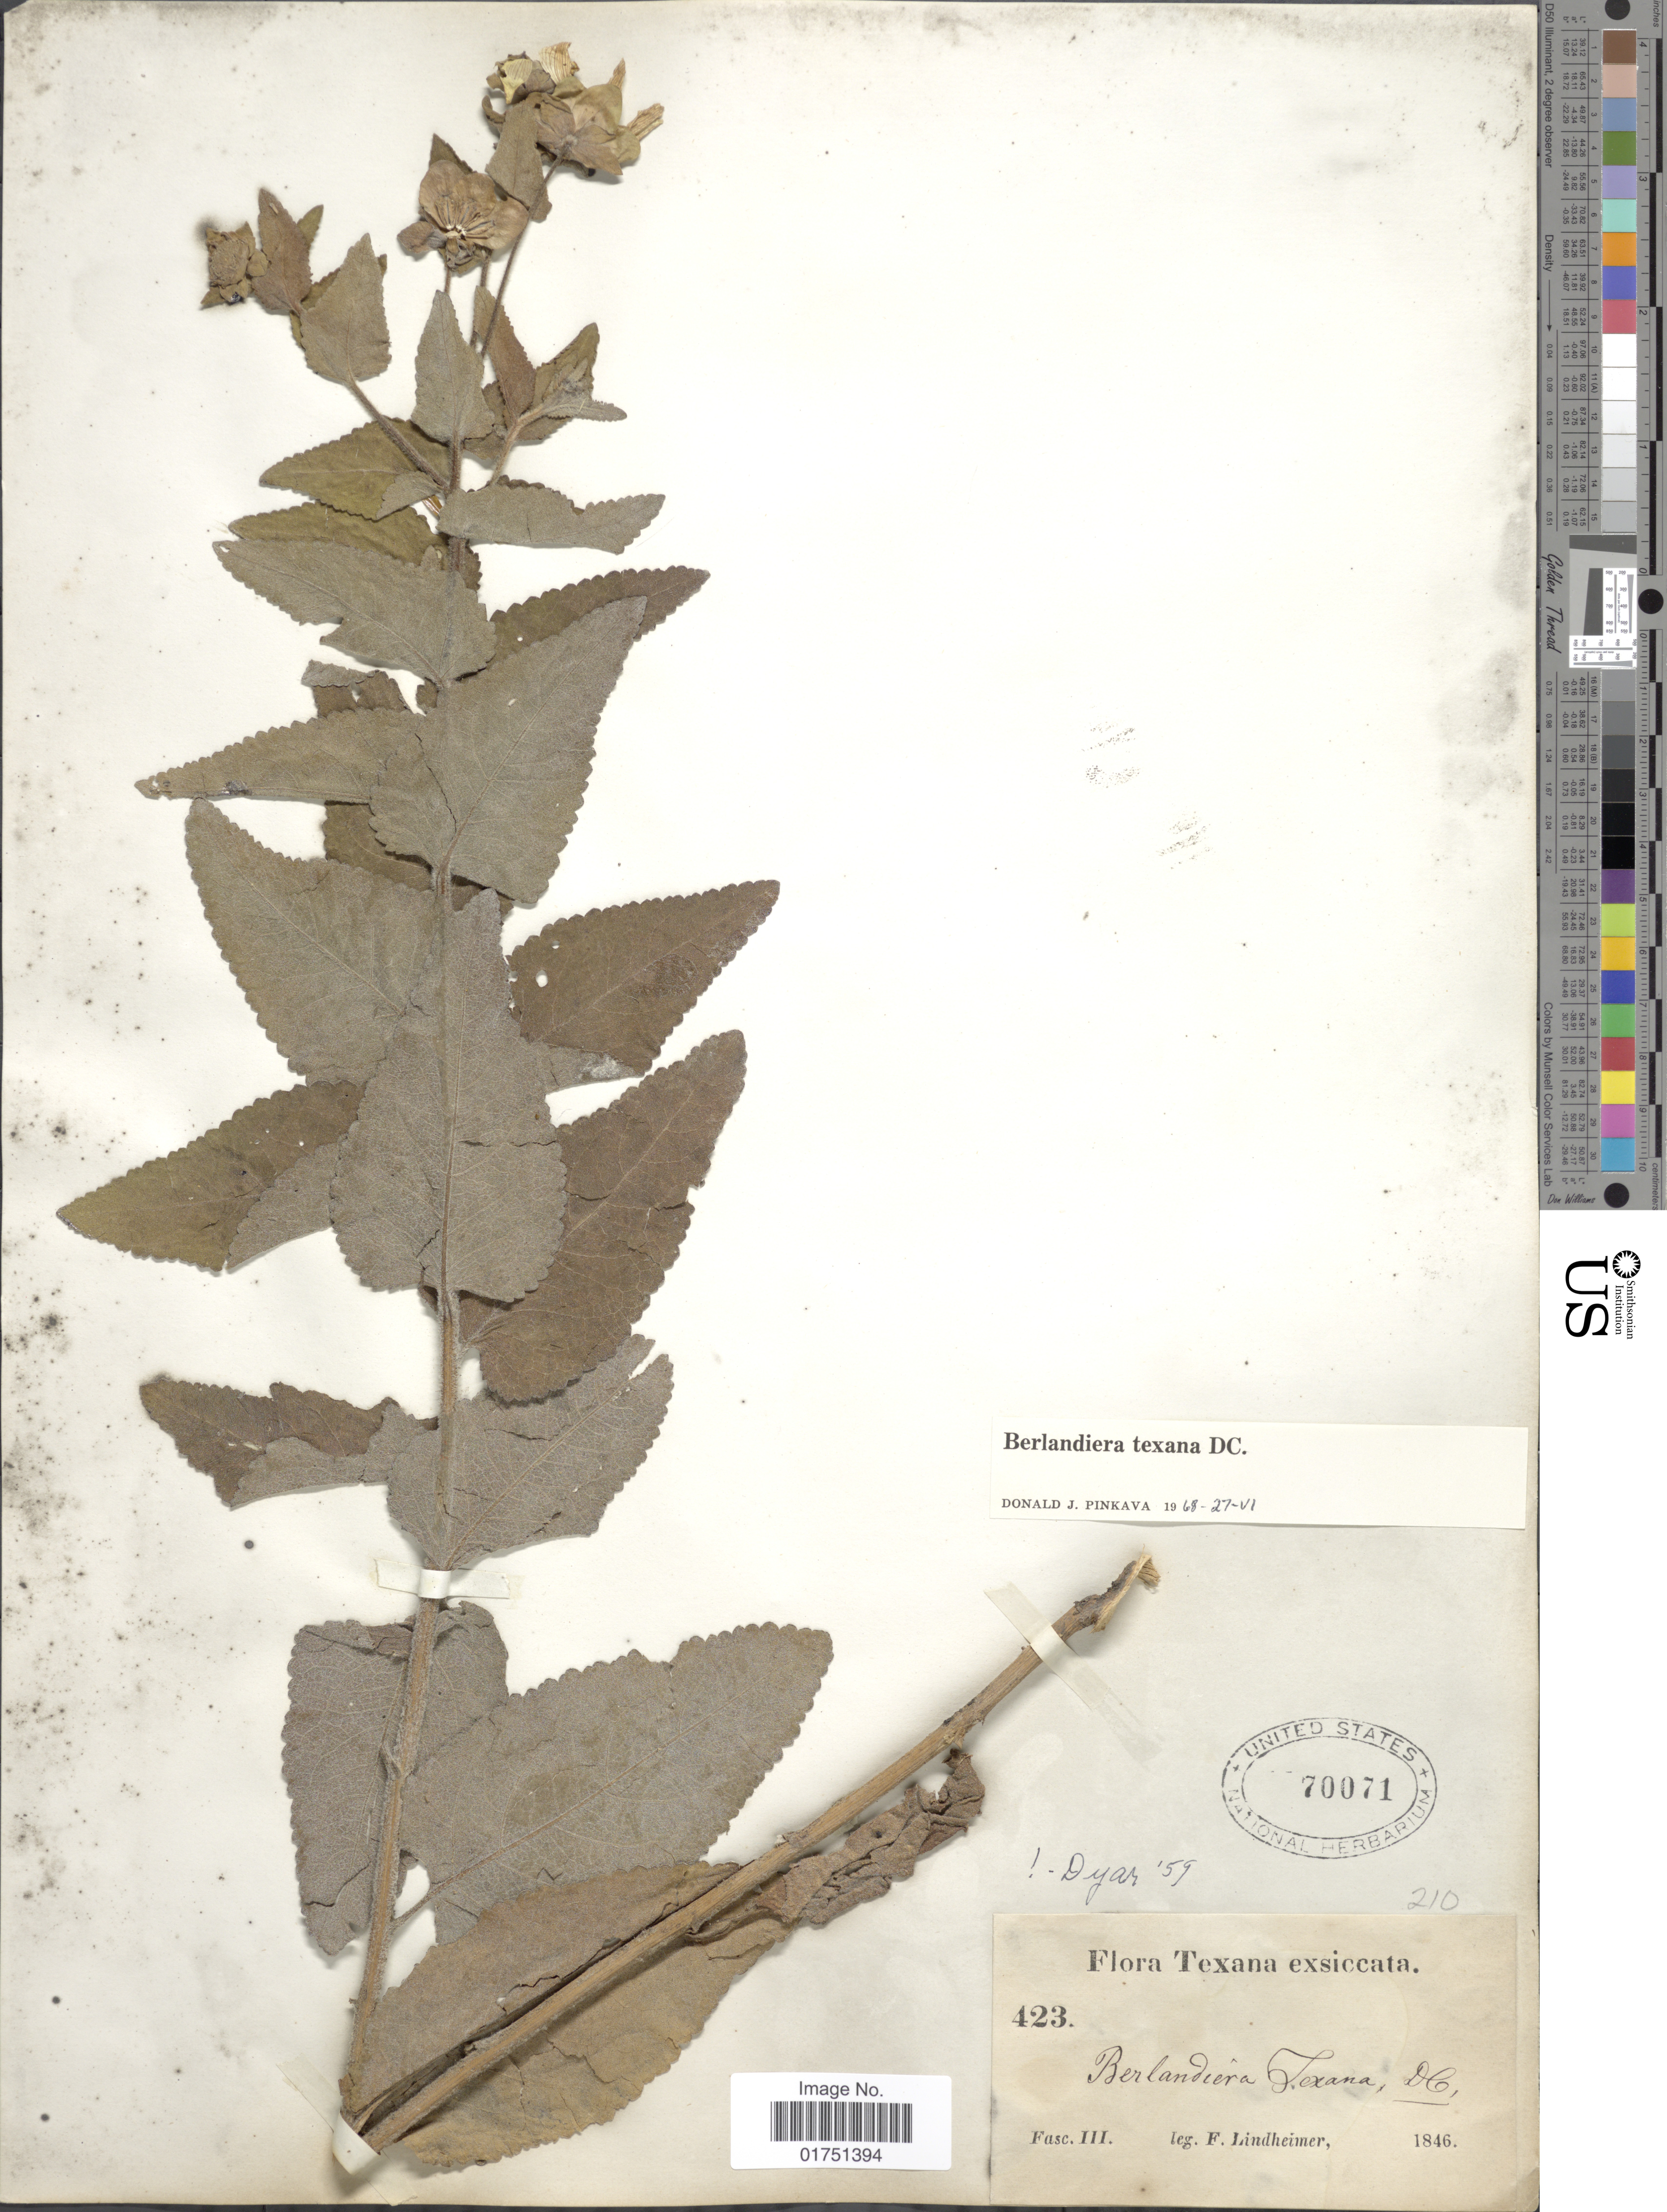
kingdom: Plantae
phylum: Tracheophyta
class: Magnoliopsida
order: Asterales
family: Asteraceae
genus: Berlandiera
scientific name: Berlandiera texana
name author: DC.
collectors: F. Lindheimer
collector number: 423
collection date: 1846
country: United States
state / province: Texas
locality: Texana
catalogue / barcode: US 70071